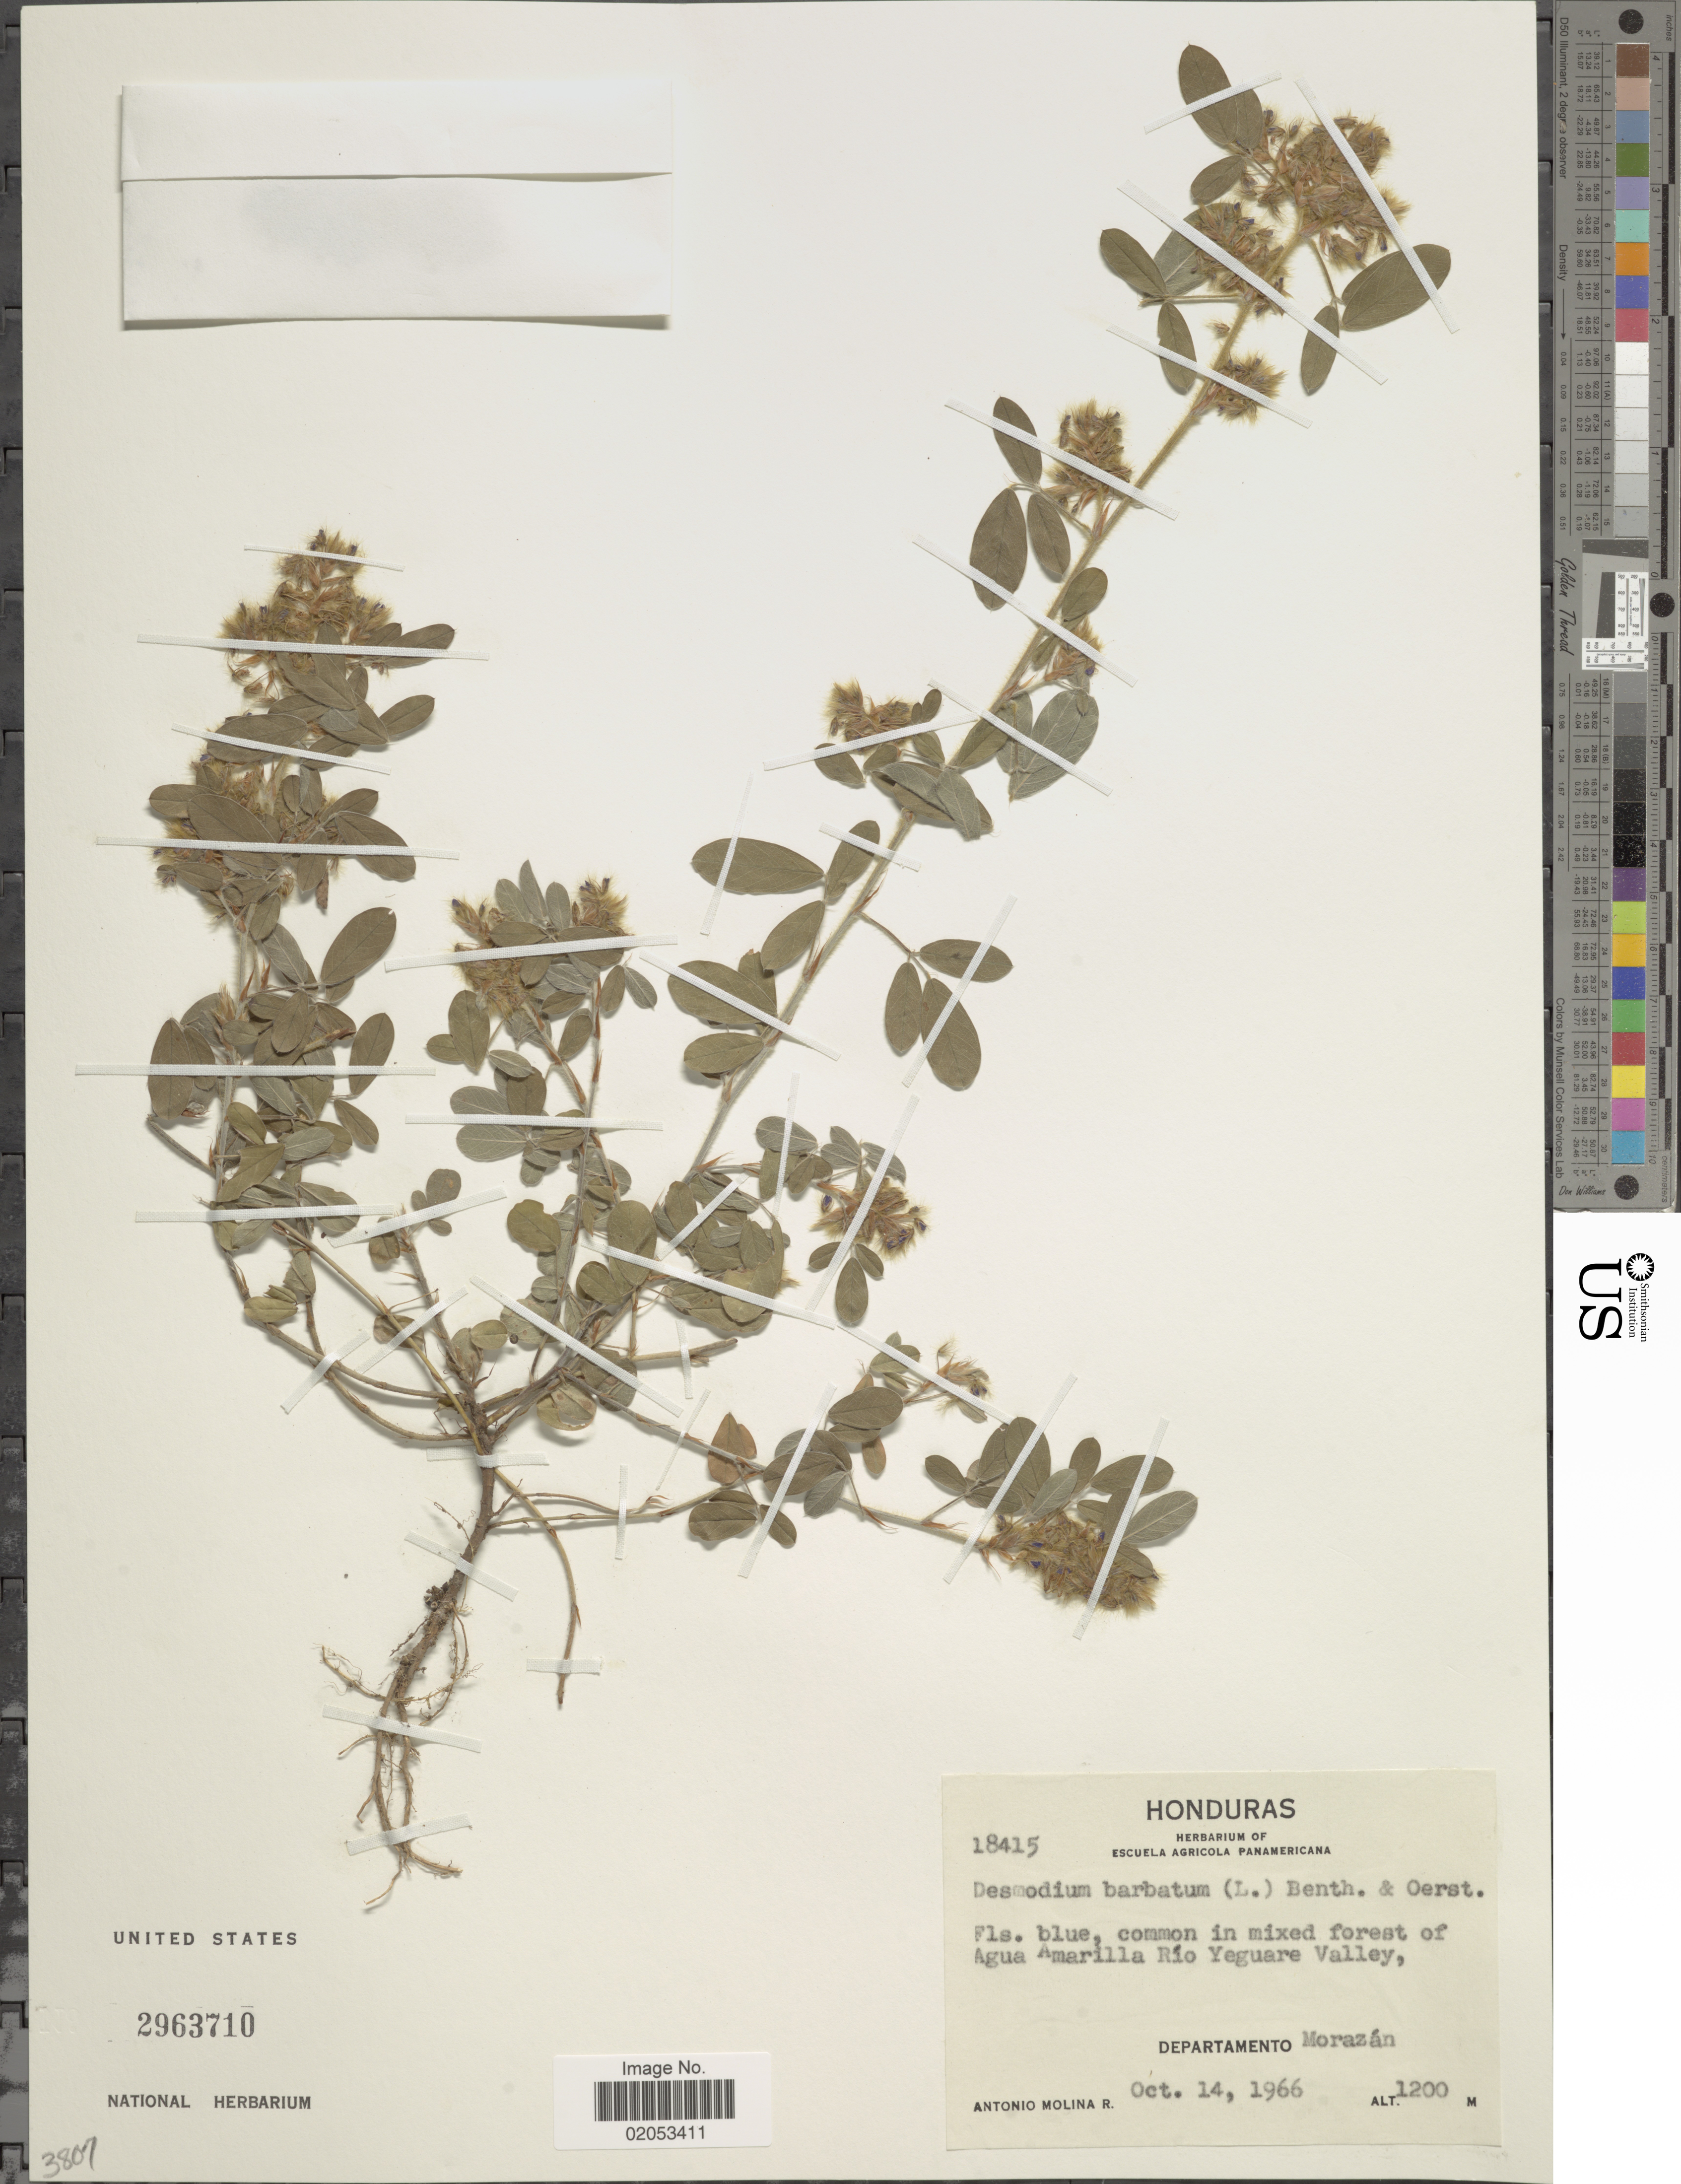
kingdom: Plantae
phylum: Tracheophyta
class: Magnoliopsida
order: Fabales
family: Fabaceae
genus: Grona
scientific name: Grona barbata var. barbata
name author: (L.) H. Ohashi & K. Ohashi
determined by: Strong, Mark T., (BOT), Smithsonian Institution - National Museum of Natural History (UNITED STATES)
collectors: A. Molina R.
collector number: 18415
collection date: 1966-10-14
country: Honduras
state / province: Fco. Morazán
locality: Common in mixed forest of Agua Amarilla Río Yeguare Valley, Departamento Morazán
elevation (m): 1200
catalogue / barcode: US 2963710